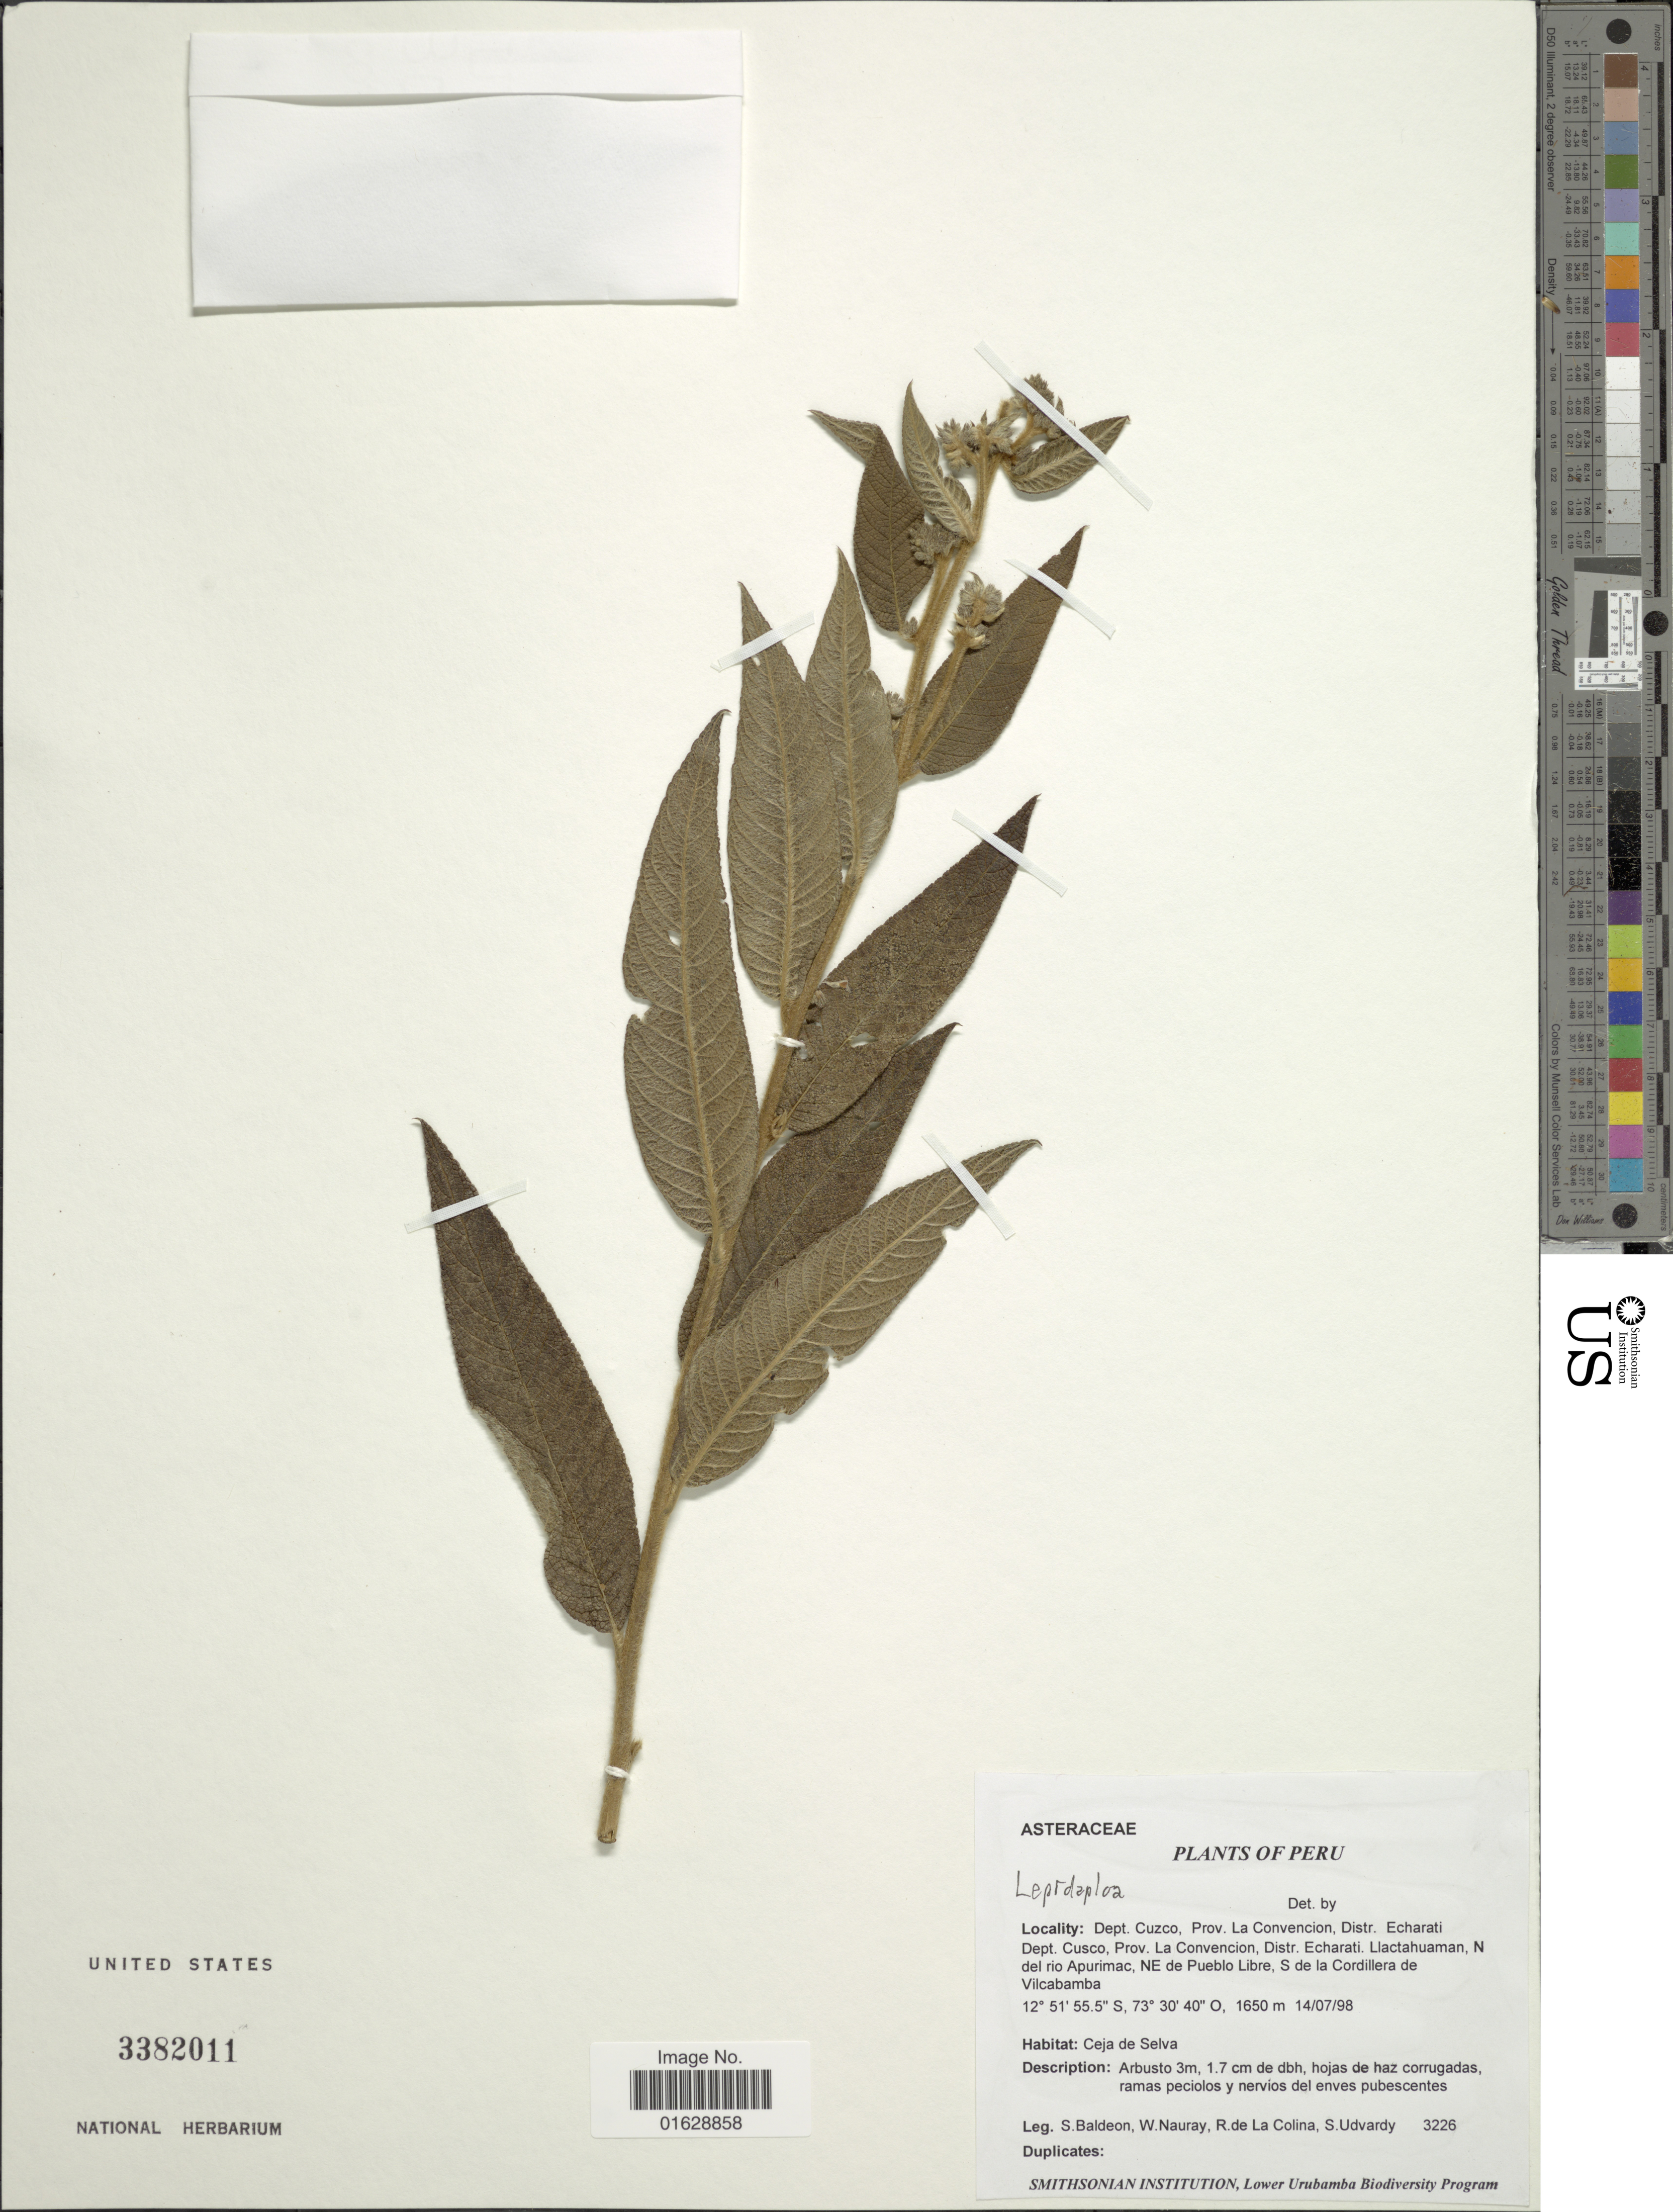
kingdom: Plantae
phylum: Tracheophyta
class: Magnoliopsida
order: Asterales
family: Asteraceae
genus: Lepidaploa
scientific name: Lepidaploa costata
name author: (Rusby) H. Rob.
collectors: S. Baldeon, W. Nauray, R. de La Colina & S. Udvardy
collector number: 3226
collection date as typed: Transcribed d/m/y: 14/7/98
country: Peru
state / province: Cusco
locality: Prov. La Convencion, Distr. Echarati. Dept. Cusco, Prov. La Convencion, Distr. Echarati. Llactahuaman, N del rio Apurimac, NE de Pueblo Libre, S de la Cordillera de Vilcabamba.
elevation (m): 1650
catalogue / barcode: US 3382011